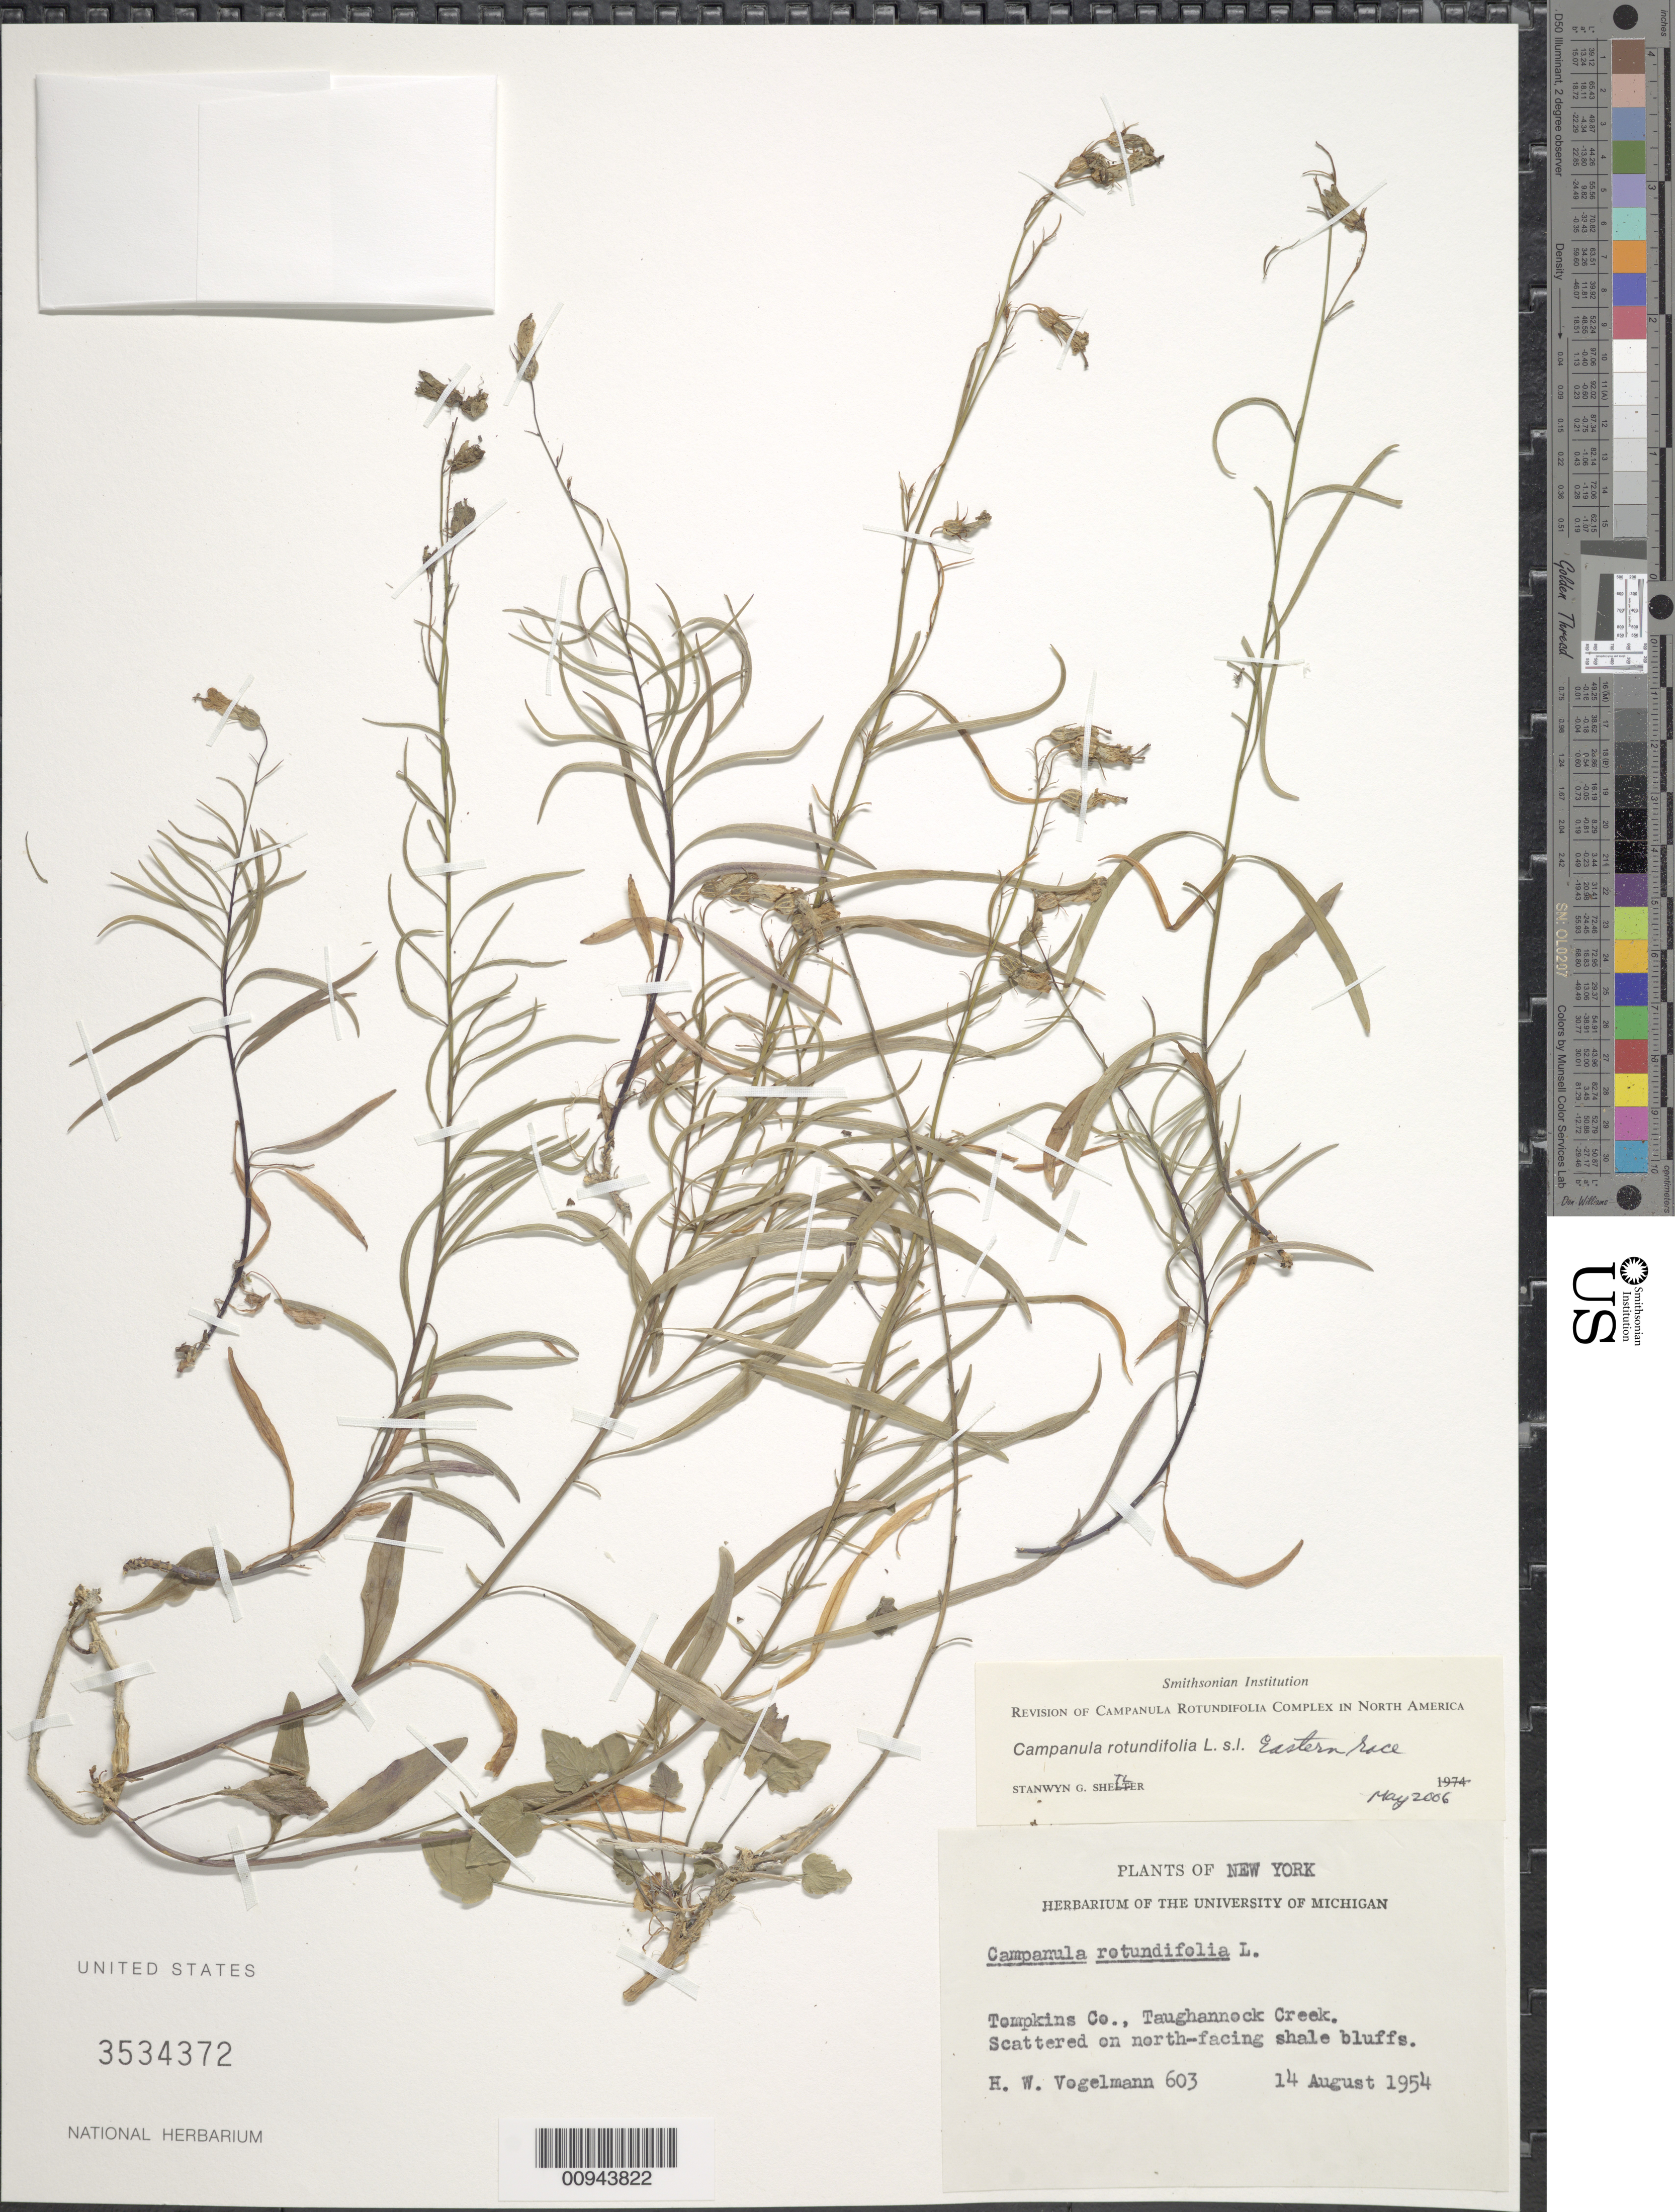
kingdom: Plantae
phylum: Tracheophyta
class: Magnoliopsida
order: Asterales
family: Campanulaceae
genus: Campanula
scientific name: Campanula rotundifolia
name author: L.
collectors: H. Vogelmann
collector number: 603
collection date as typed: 14 August 1954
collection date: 1954-08-14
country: United States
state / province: New York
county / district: Tompkins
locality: Taughannock Creek.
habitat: scattered on north-facing shale bluffs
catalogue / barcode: US 3534372